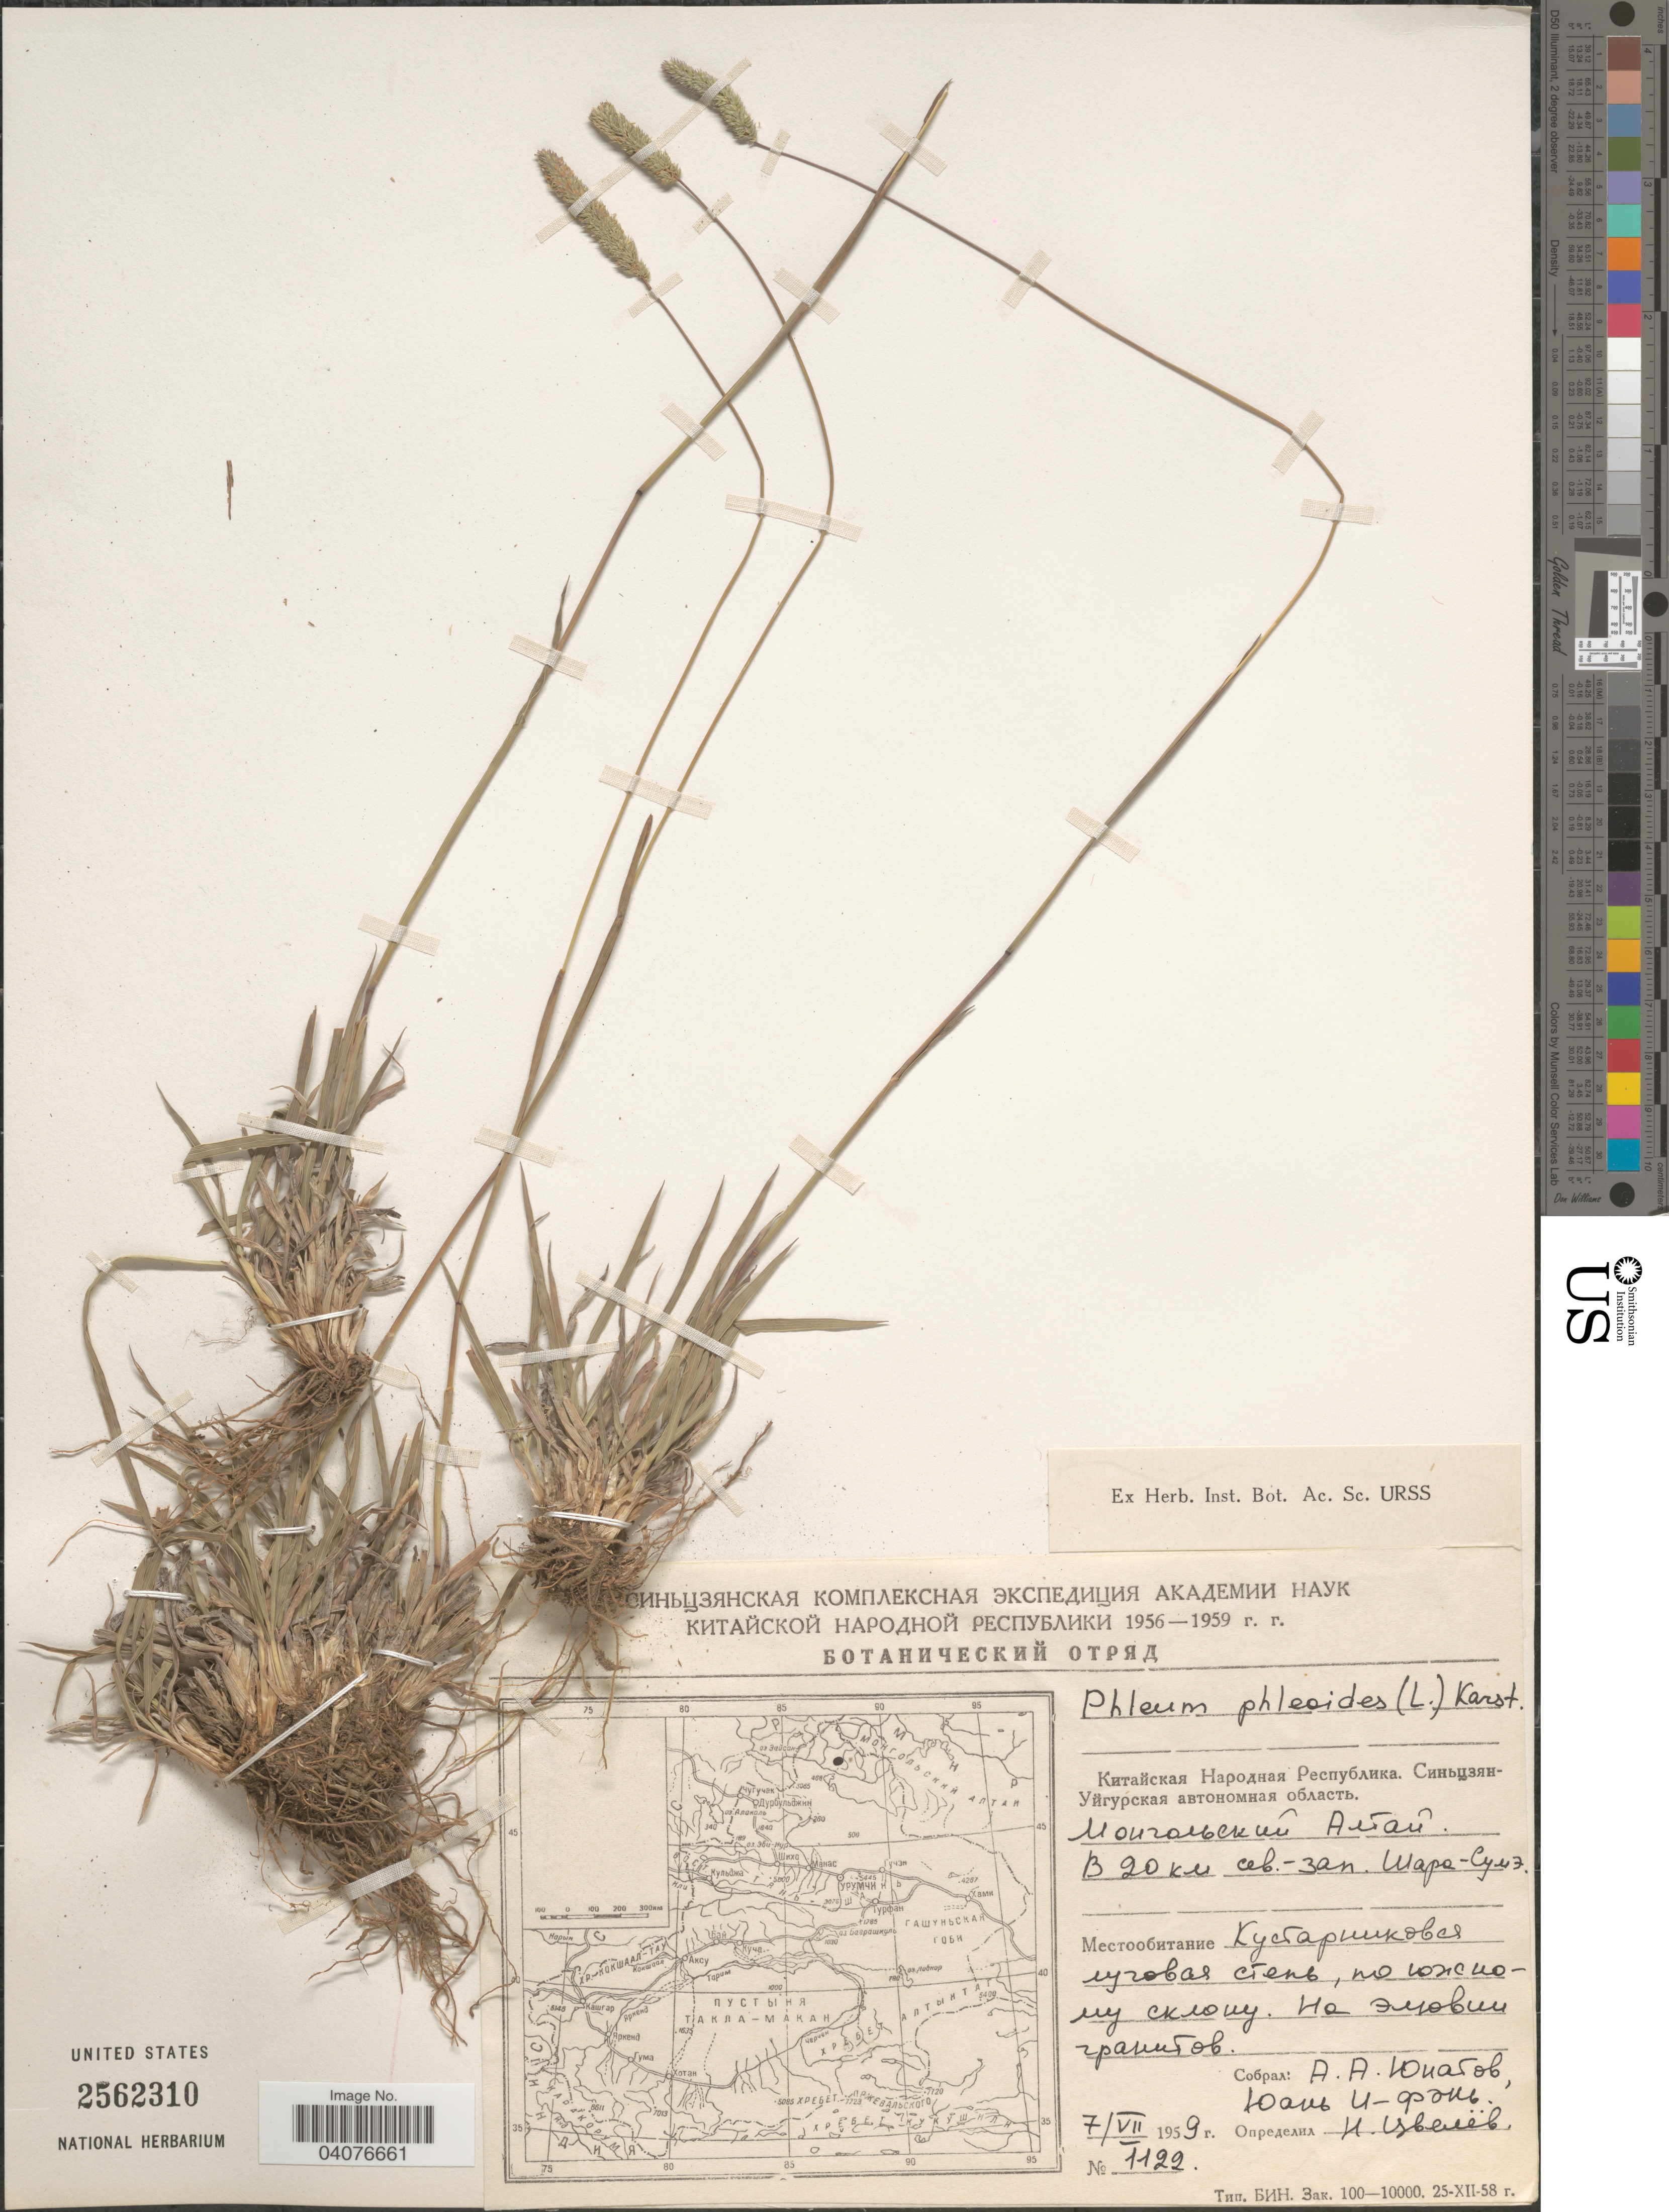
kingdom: Plantae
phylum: Tracheophyta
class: Liliopsida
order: Poales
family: Poaceae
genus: Phleum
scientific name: Phleum phleoides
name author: (L.) H. Karst.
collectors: A. Unatov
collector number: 1122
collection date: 1959-07-07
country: China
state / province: Xinjiang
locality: District Altay, 20 km NW from Shara-Sume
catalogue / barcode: US 2562310